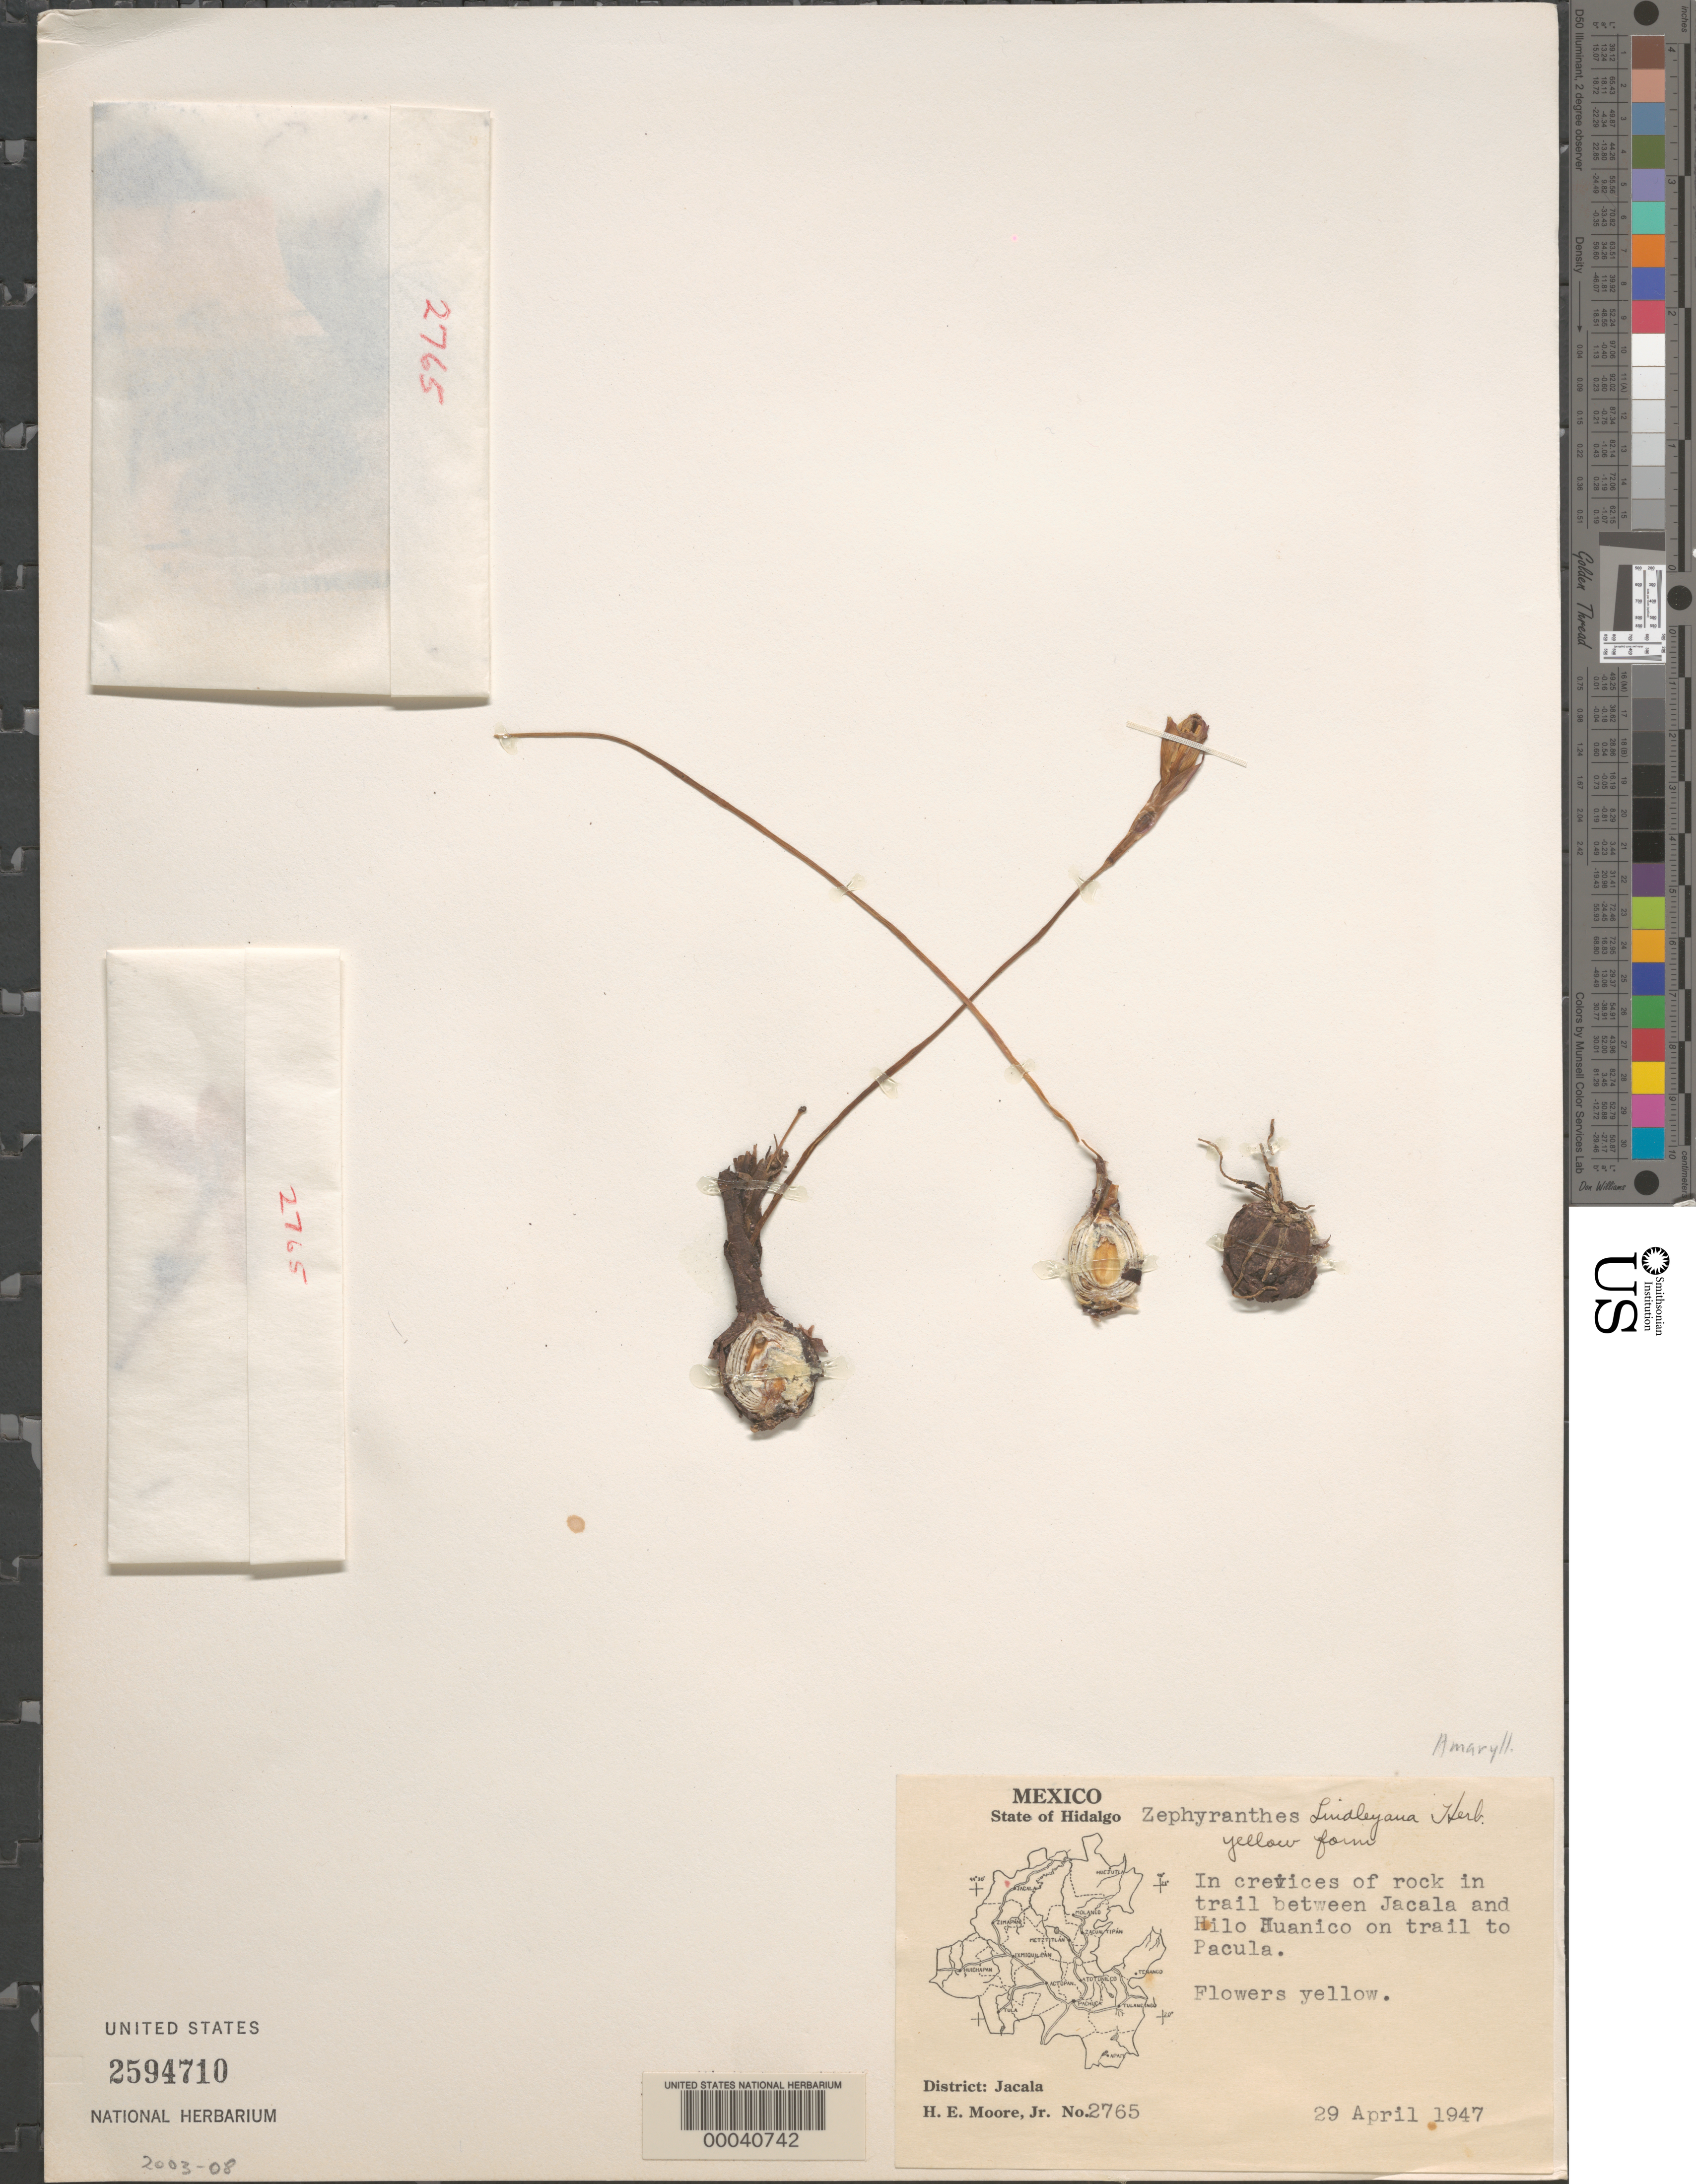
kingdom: Plantae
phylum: Tracheophyta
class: Liliopsida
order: Asparagales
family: Amaryllidaceae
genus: Zephyranthes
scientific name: Zephyranthes lindleyana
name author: Herb.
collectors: H. E. Moore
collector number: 2765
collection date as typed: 29 Apr 1947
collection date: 1947-04-29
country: Mexico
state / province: Hidalgo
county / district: Jacala De Ledezma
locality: Trail between Jacala and Hilo Huanico on trail to Pacula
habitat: In crevices of rock in trail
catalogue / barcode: US 2594710